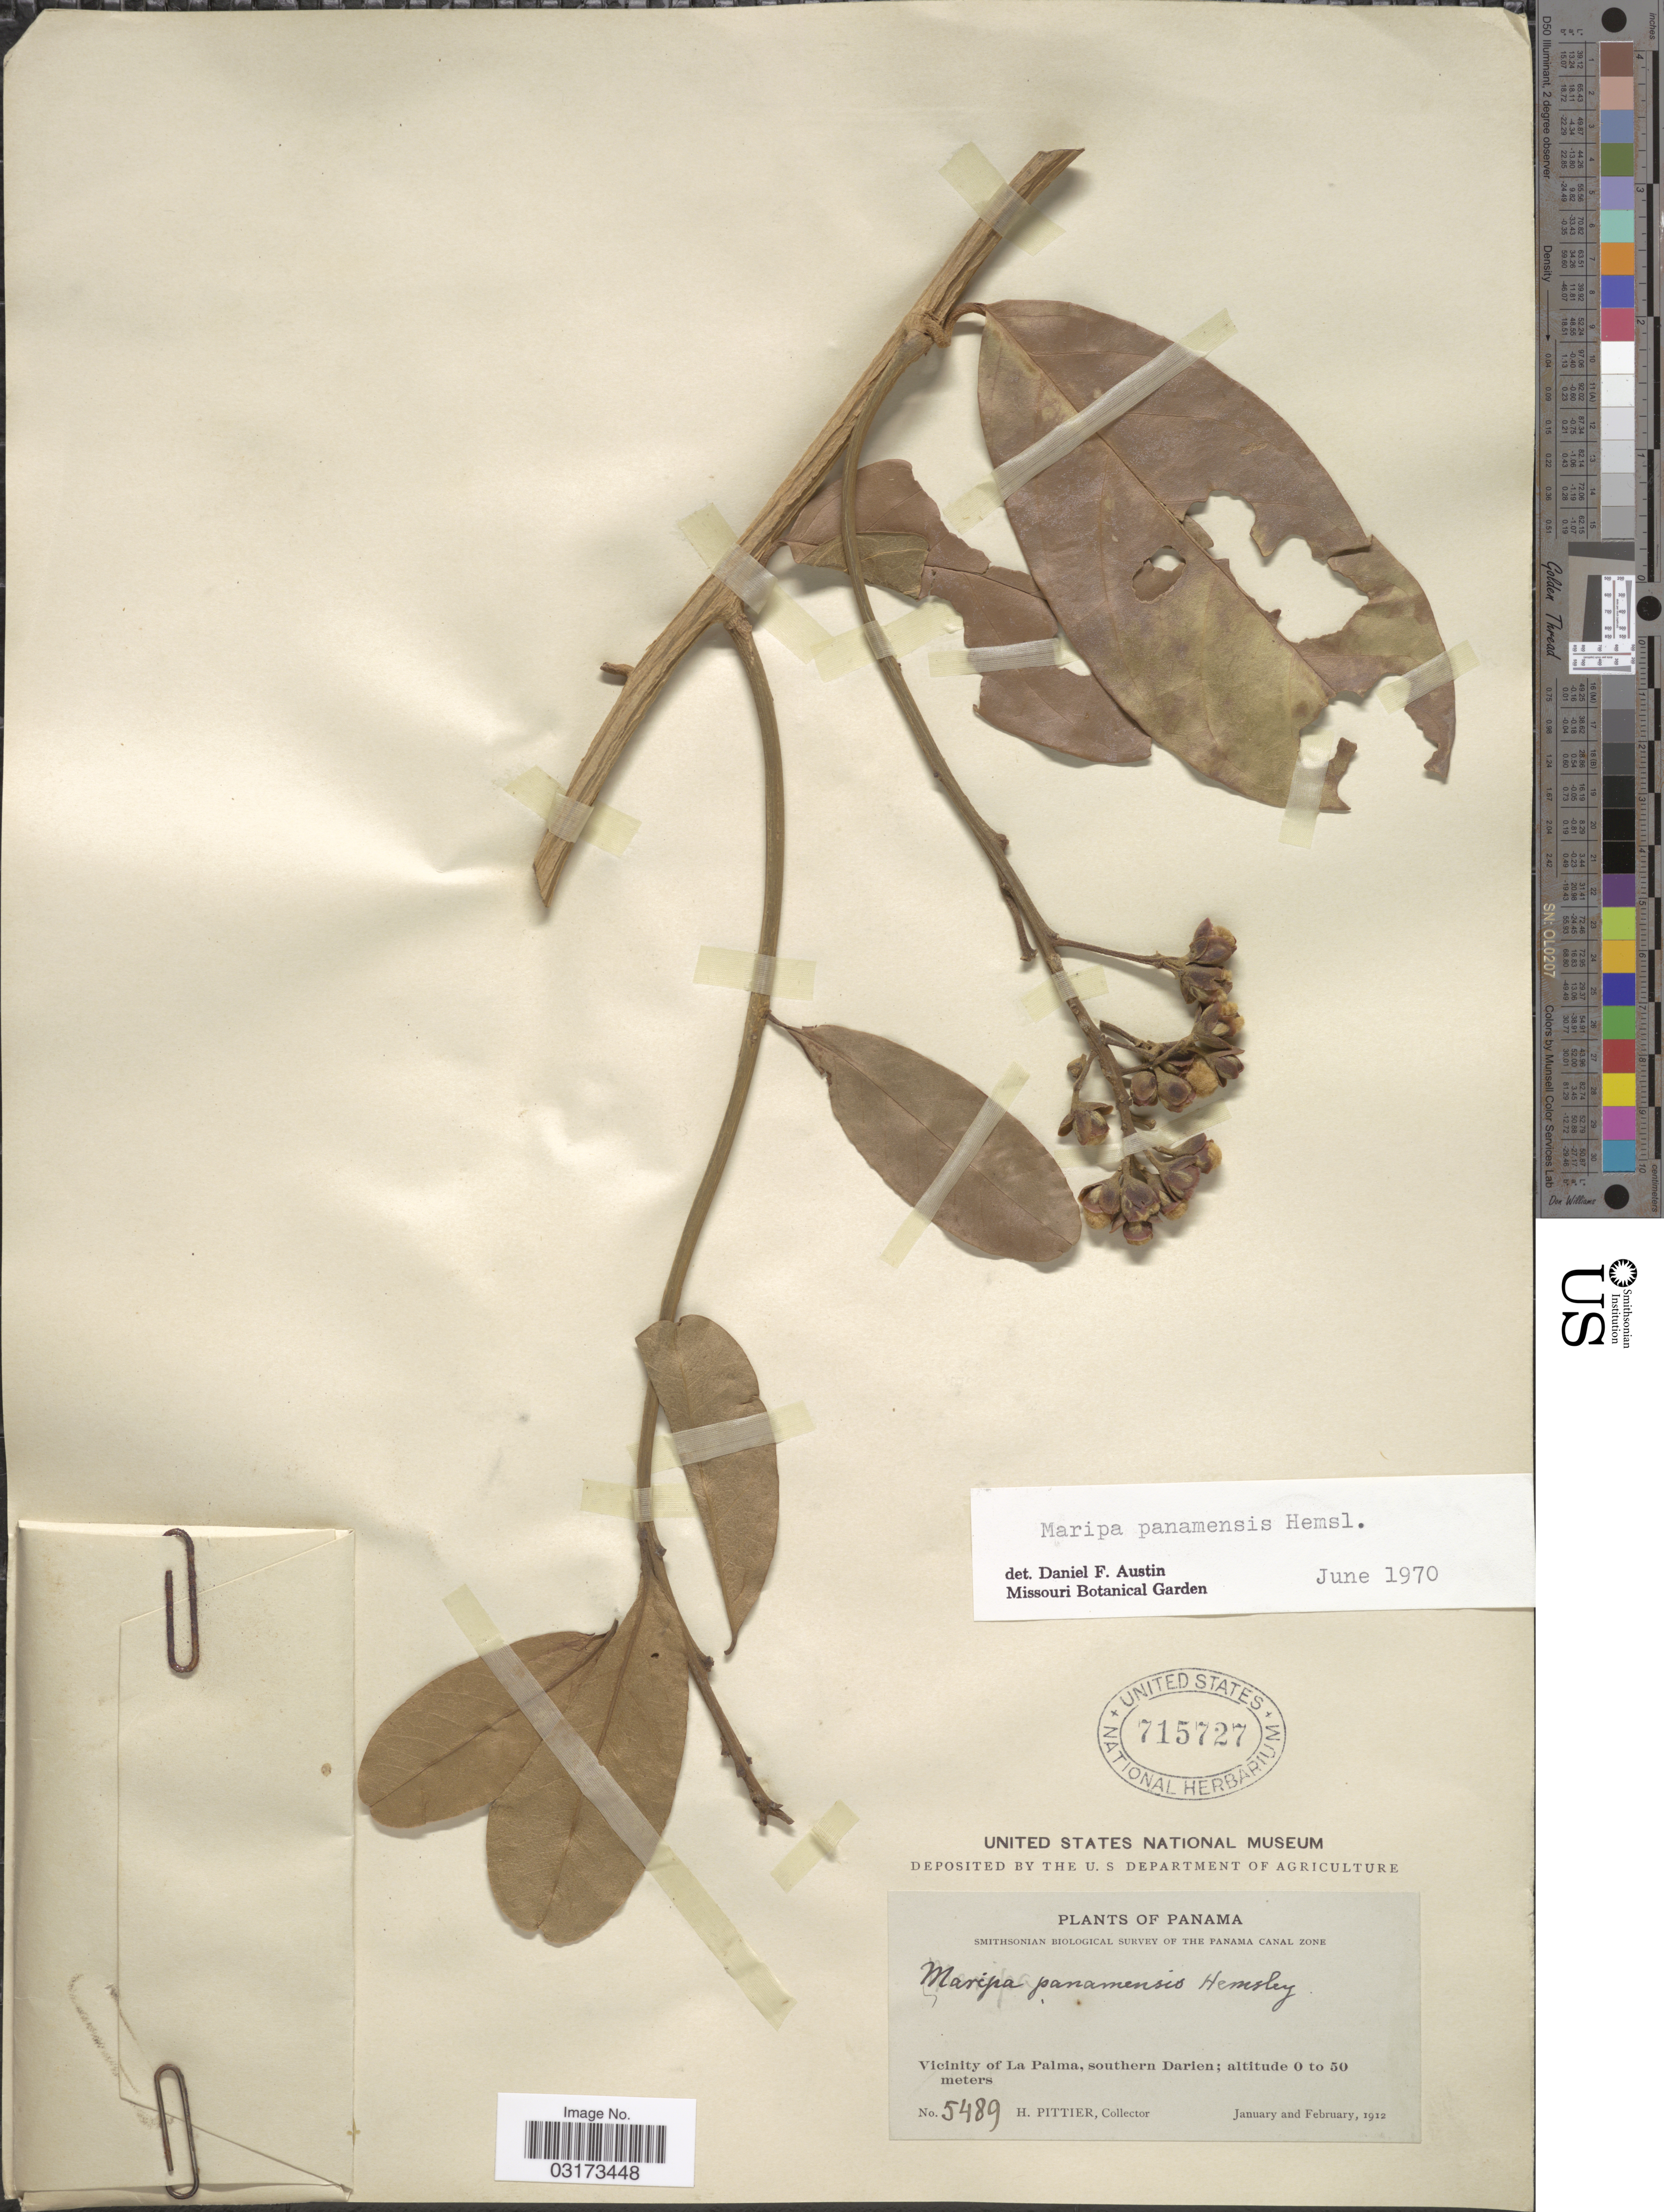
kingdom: Plantae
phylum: Tracheophyta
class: Magnoliopsida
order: Solanales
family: Convolvulaceae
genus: Maripa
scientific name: Maripa panamensis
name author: Hemsl.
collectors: H. F. Pittier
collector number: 5489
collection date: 1912-01/1912-02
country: Panama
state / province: Darién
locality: The Panama Canal Zone. Vicinity of La Palma, southern Darien.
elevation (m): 0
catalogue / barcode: US 715727